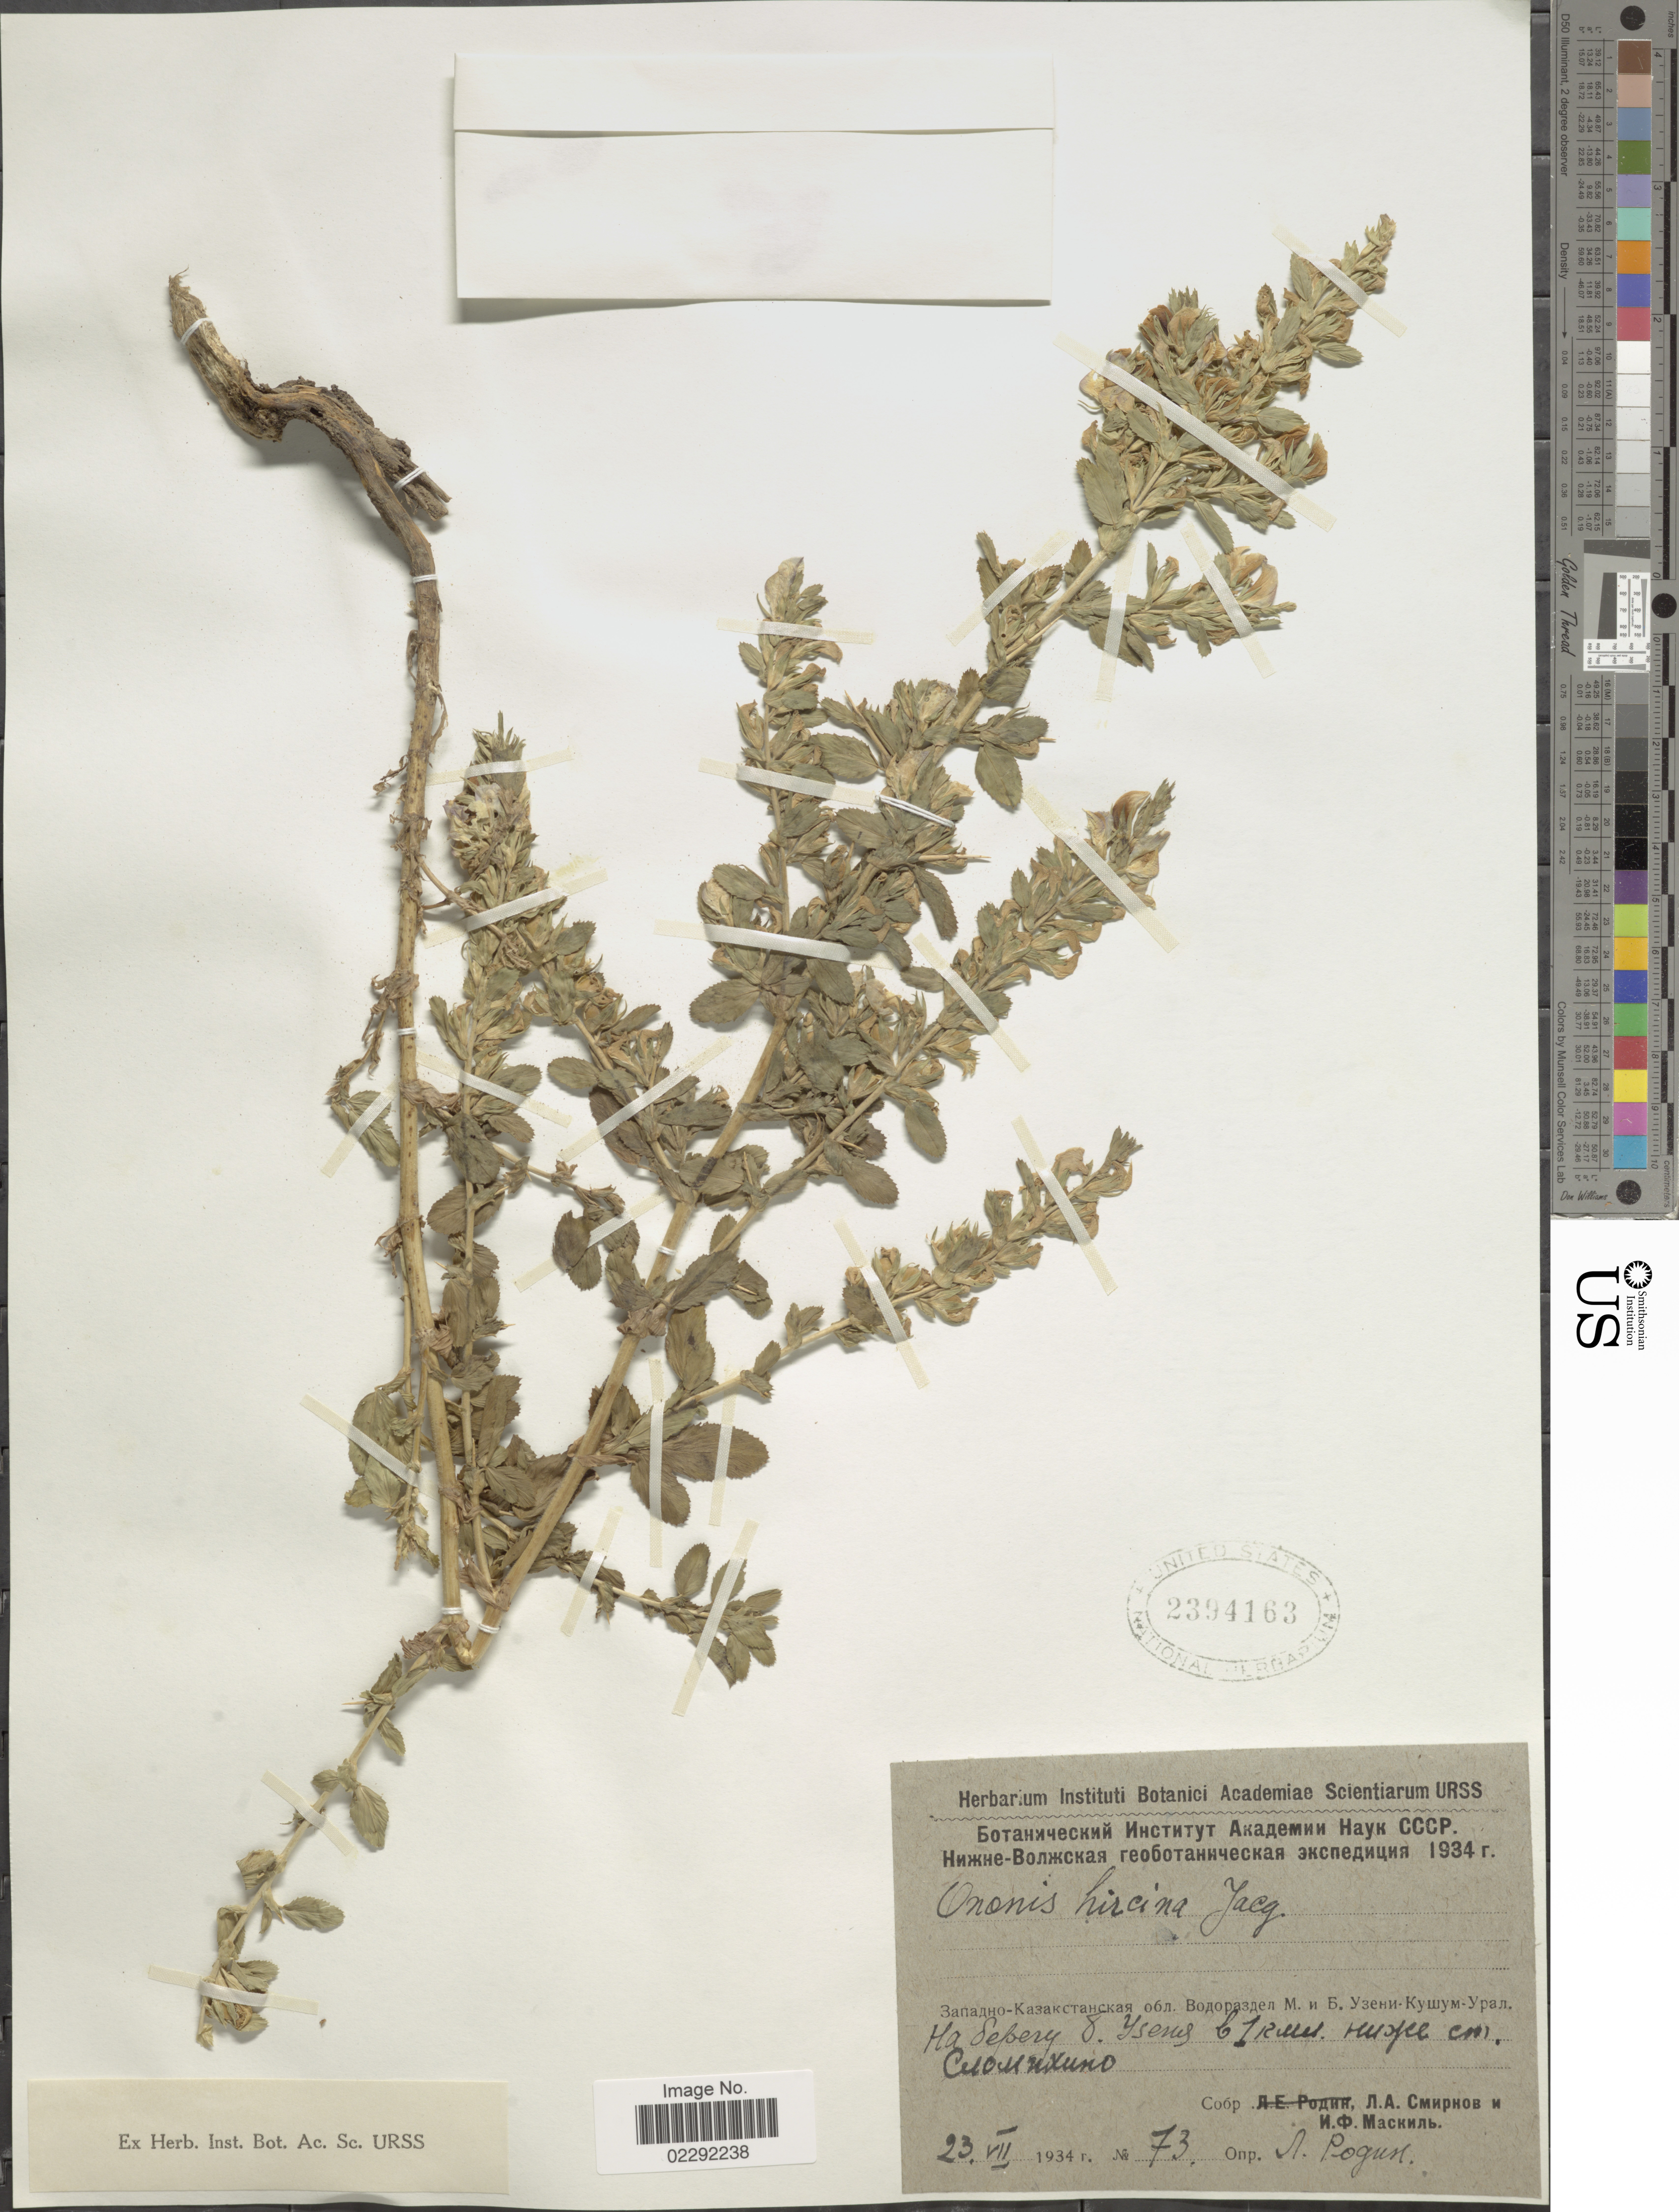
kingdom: Plantae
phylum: Tracheophyta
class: Magnoliopsida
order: Fabales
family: Fabaceae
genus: Ononis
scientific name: Ononis hircina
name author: Jacq.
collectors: L. Smirnov & I. Maskel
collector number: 73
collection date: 1934-07-23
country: Kazakhstan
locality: Uzenya River, 1 km from Slamixino village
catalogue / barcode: US 2394163